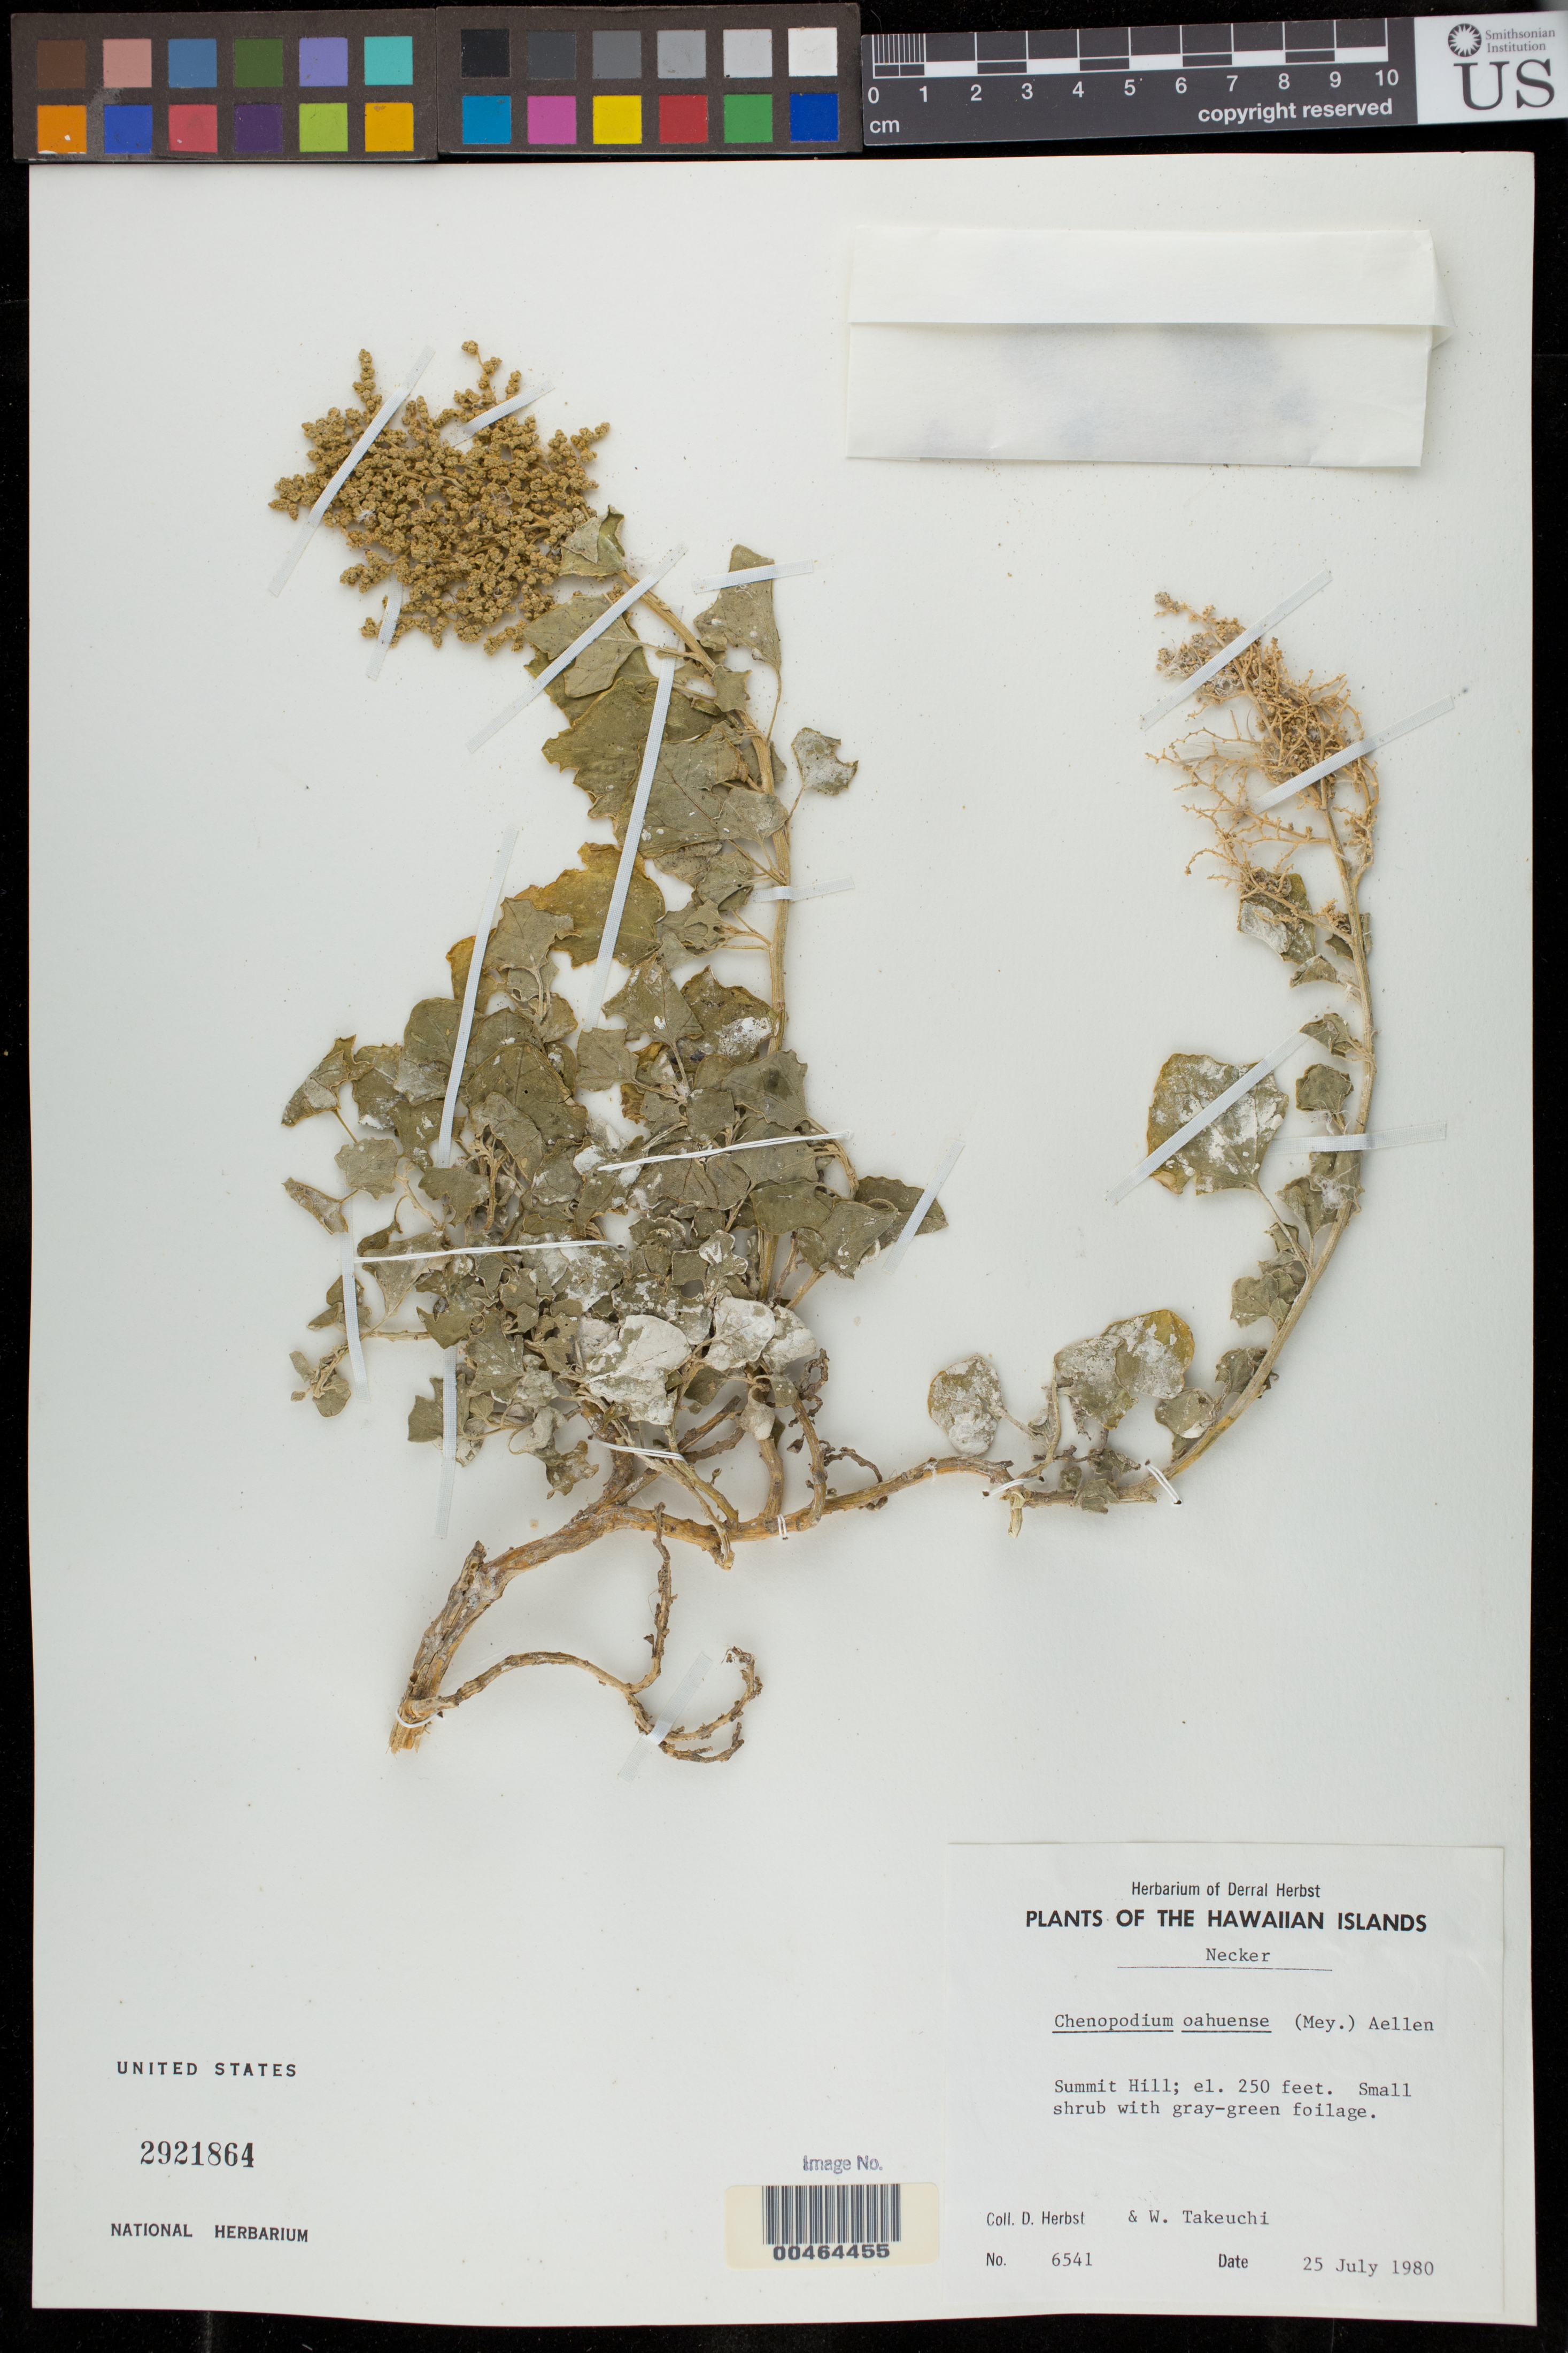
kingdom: Plantae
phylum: Tracheophyta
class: Magnoliopsida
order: Caryophyllales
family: Amaranthaceae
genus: Chenopodium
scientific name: Chenopodium oahuense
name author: (Meyen) Aellen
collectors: D. R. Herbst & W. N. Takeuchi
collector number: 6541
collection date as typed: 25 Jul 1980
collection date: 1980-07-25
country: United States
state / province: Hawaii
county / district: Honolulu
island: Necker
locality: Summit Hill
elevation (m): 76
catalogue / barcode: US 2921864